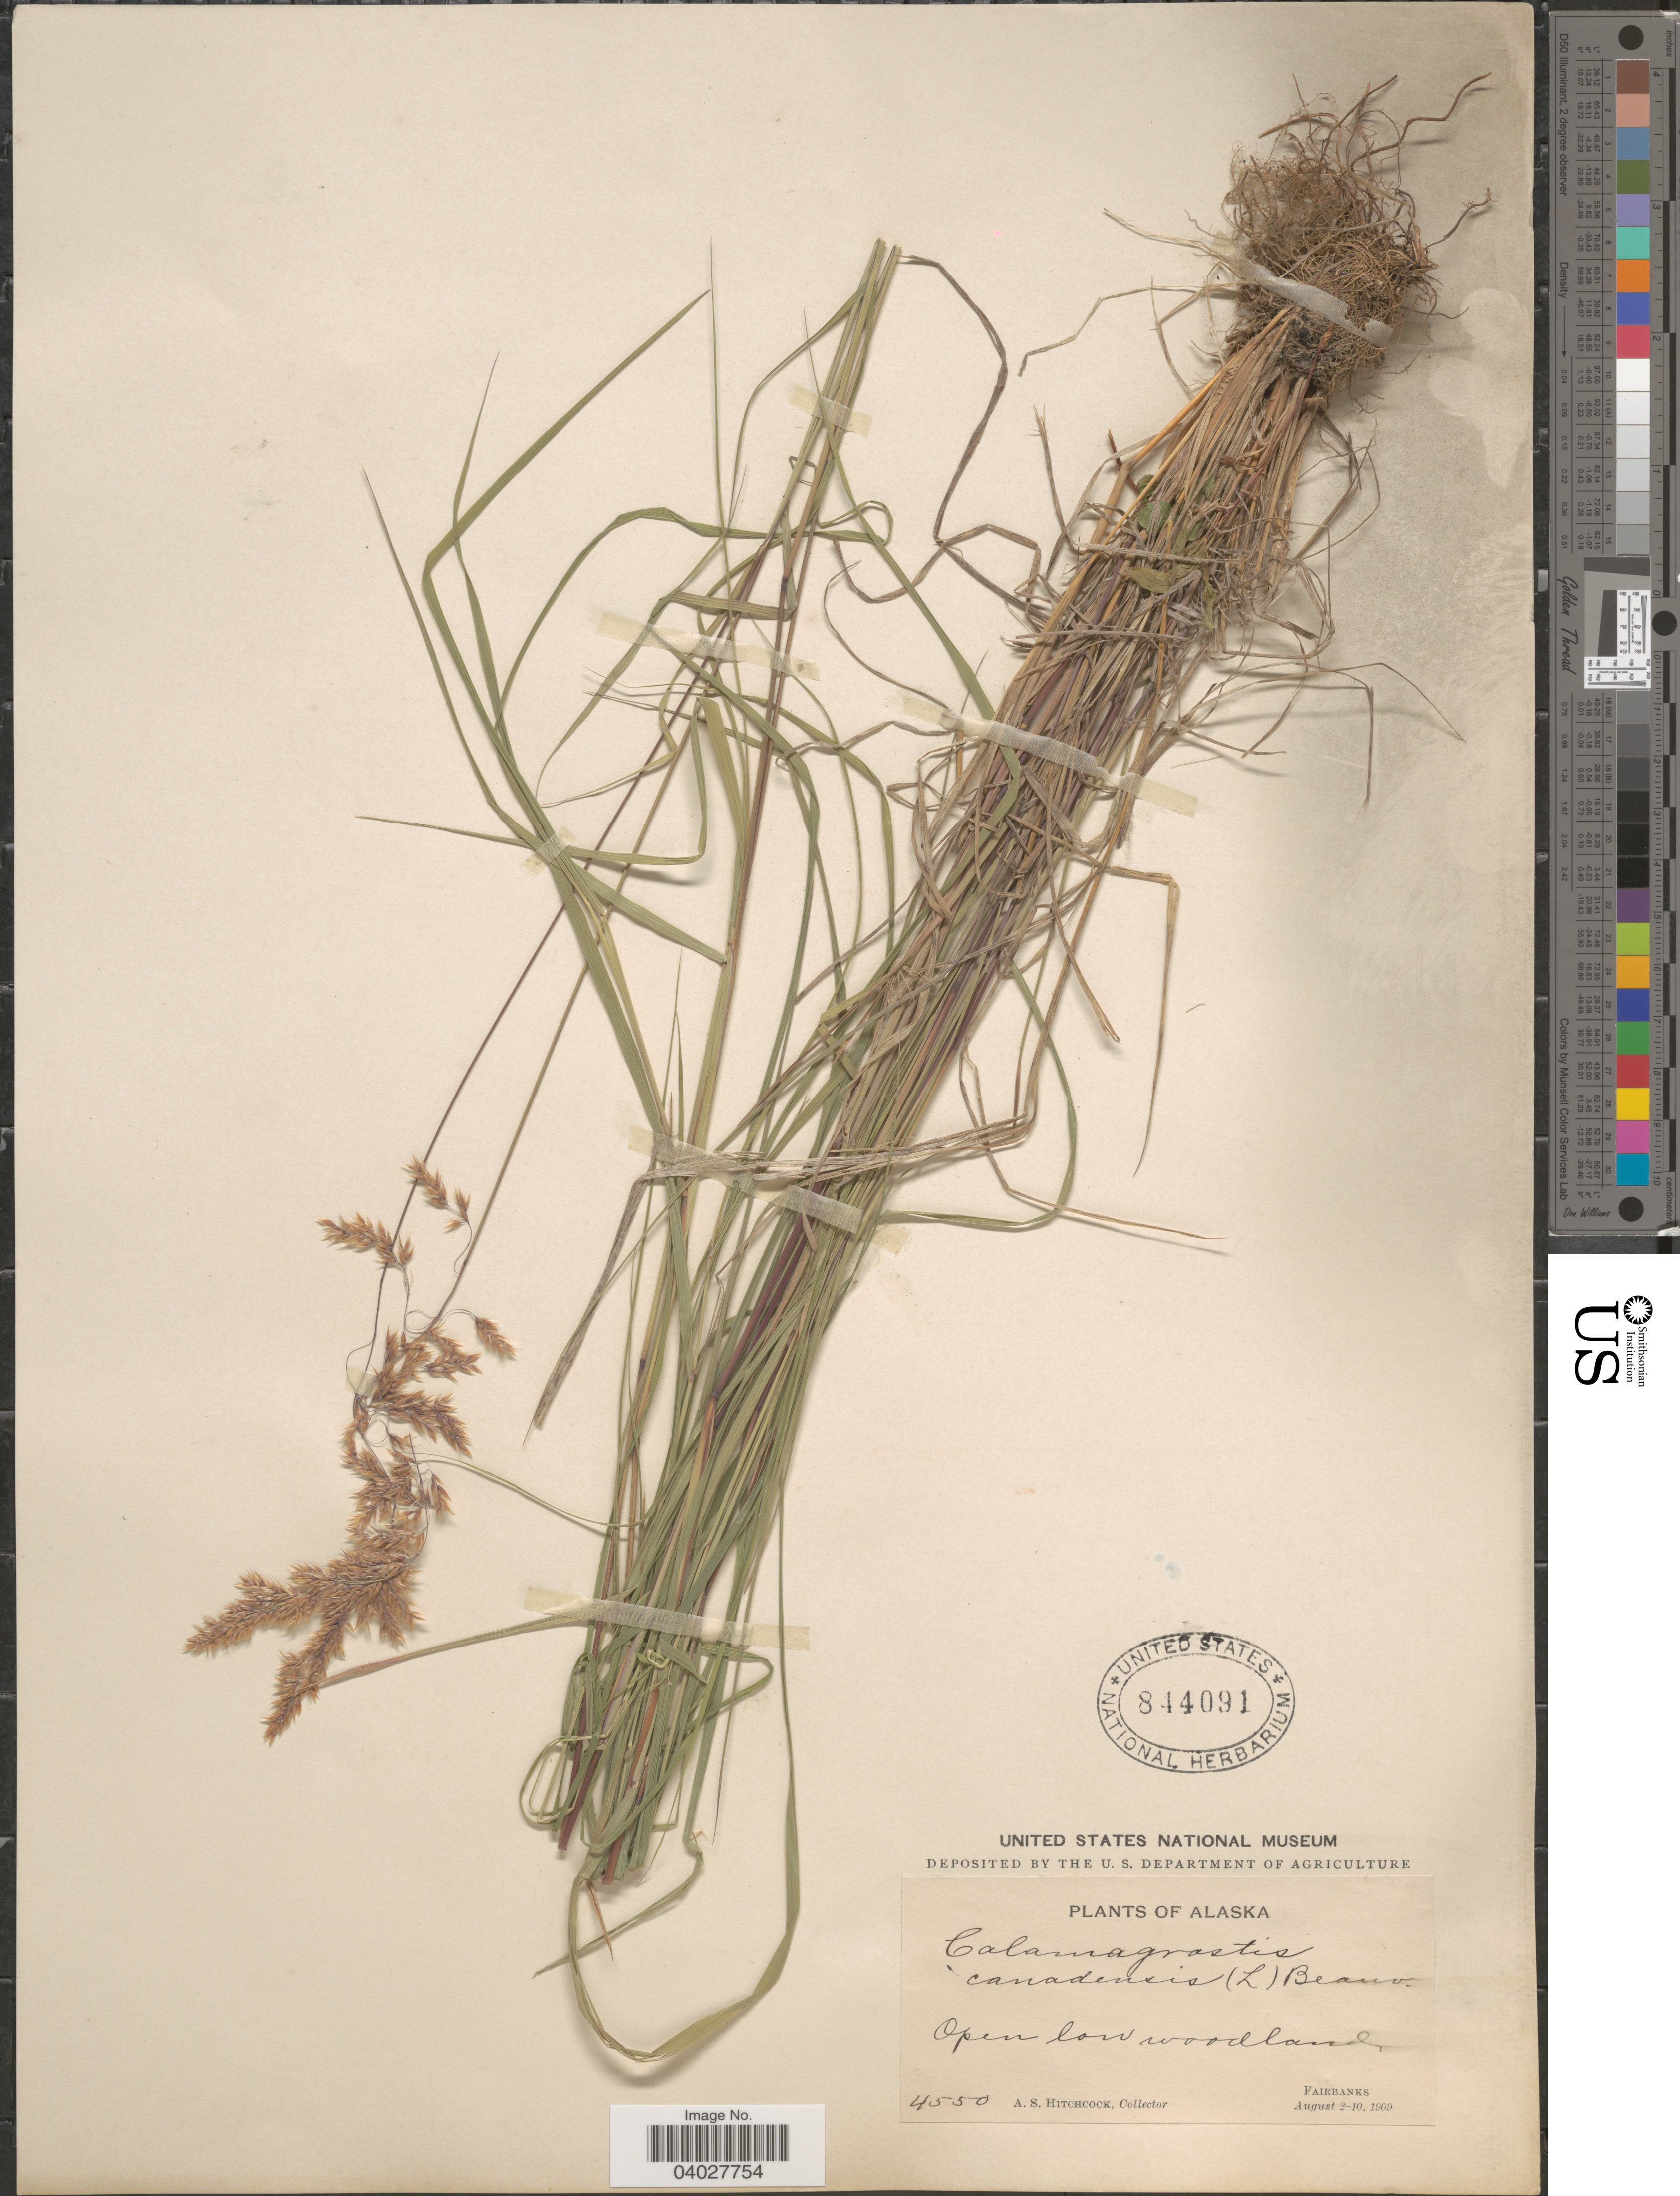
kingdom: Plantae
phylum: Tracheophyta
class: Liliopsida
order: Poales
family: Poaceae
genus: Calamagrostis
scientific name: Calamagrostis canadensis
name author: (Michx.) P. Beauv.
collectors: A. S. Hitchcock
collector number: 4550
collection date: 1909-08-02/1909-08-10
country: United States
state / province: Alaska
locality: Open low woodland. Fairbanks.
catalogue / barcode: US 844091